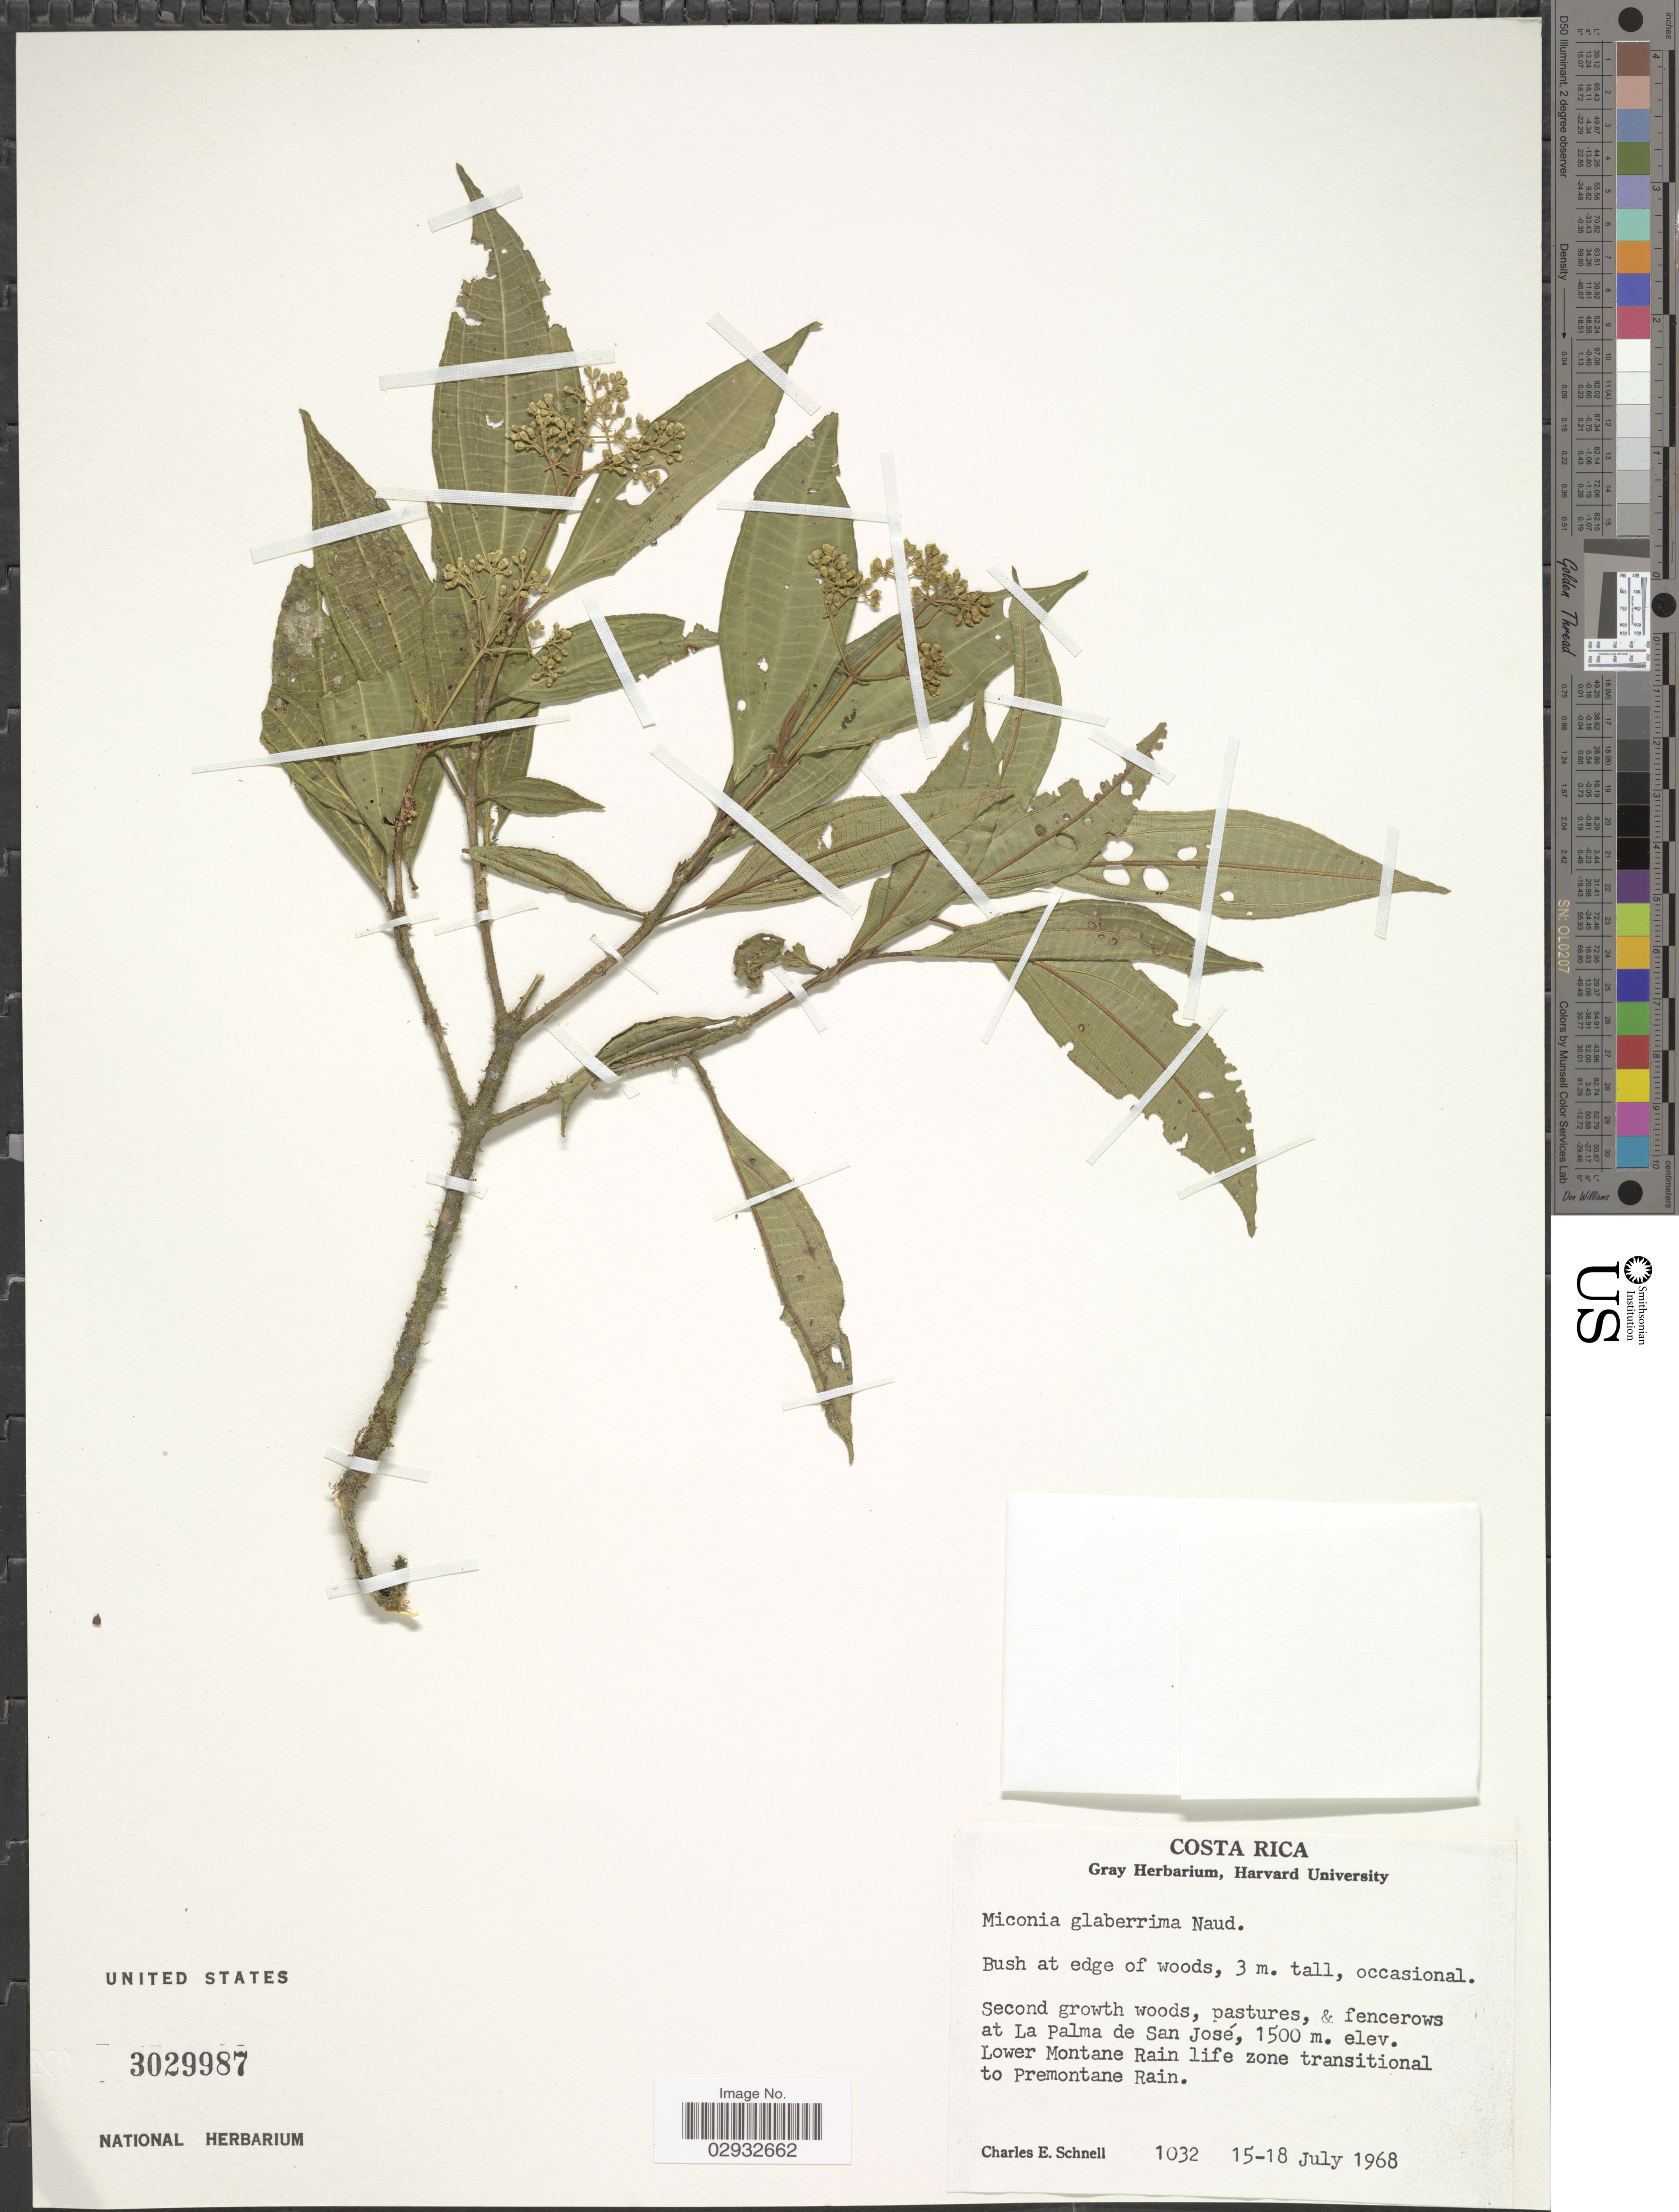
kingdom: Plantae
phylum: Tracheophyta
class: Magnoliopsida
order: Myrtales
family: Melastomataceae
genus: Miconia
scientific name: Miconia glaberrima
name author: (Schltdl.) Naudin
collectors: C. Schnell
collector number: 1032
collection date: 1968-07-15/1968-07-18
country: Costa Rica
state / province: San José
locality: La Palma de San José, Lower Montane Rain life zone transitional to Premontane Rain.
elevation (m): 1500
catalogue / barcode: US 3029987